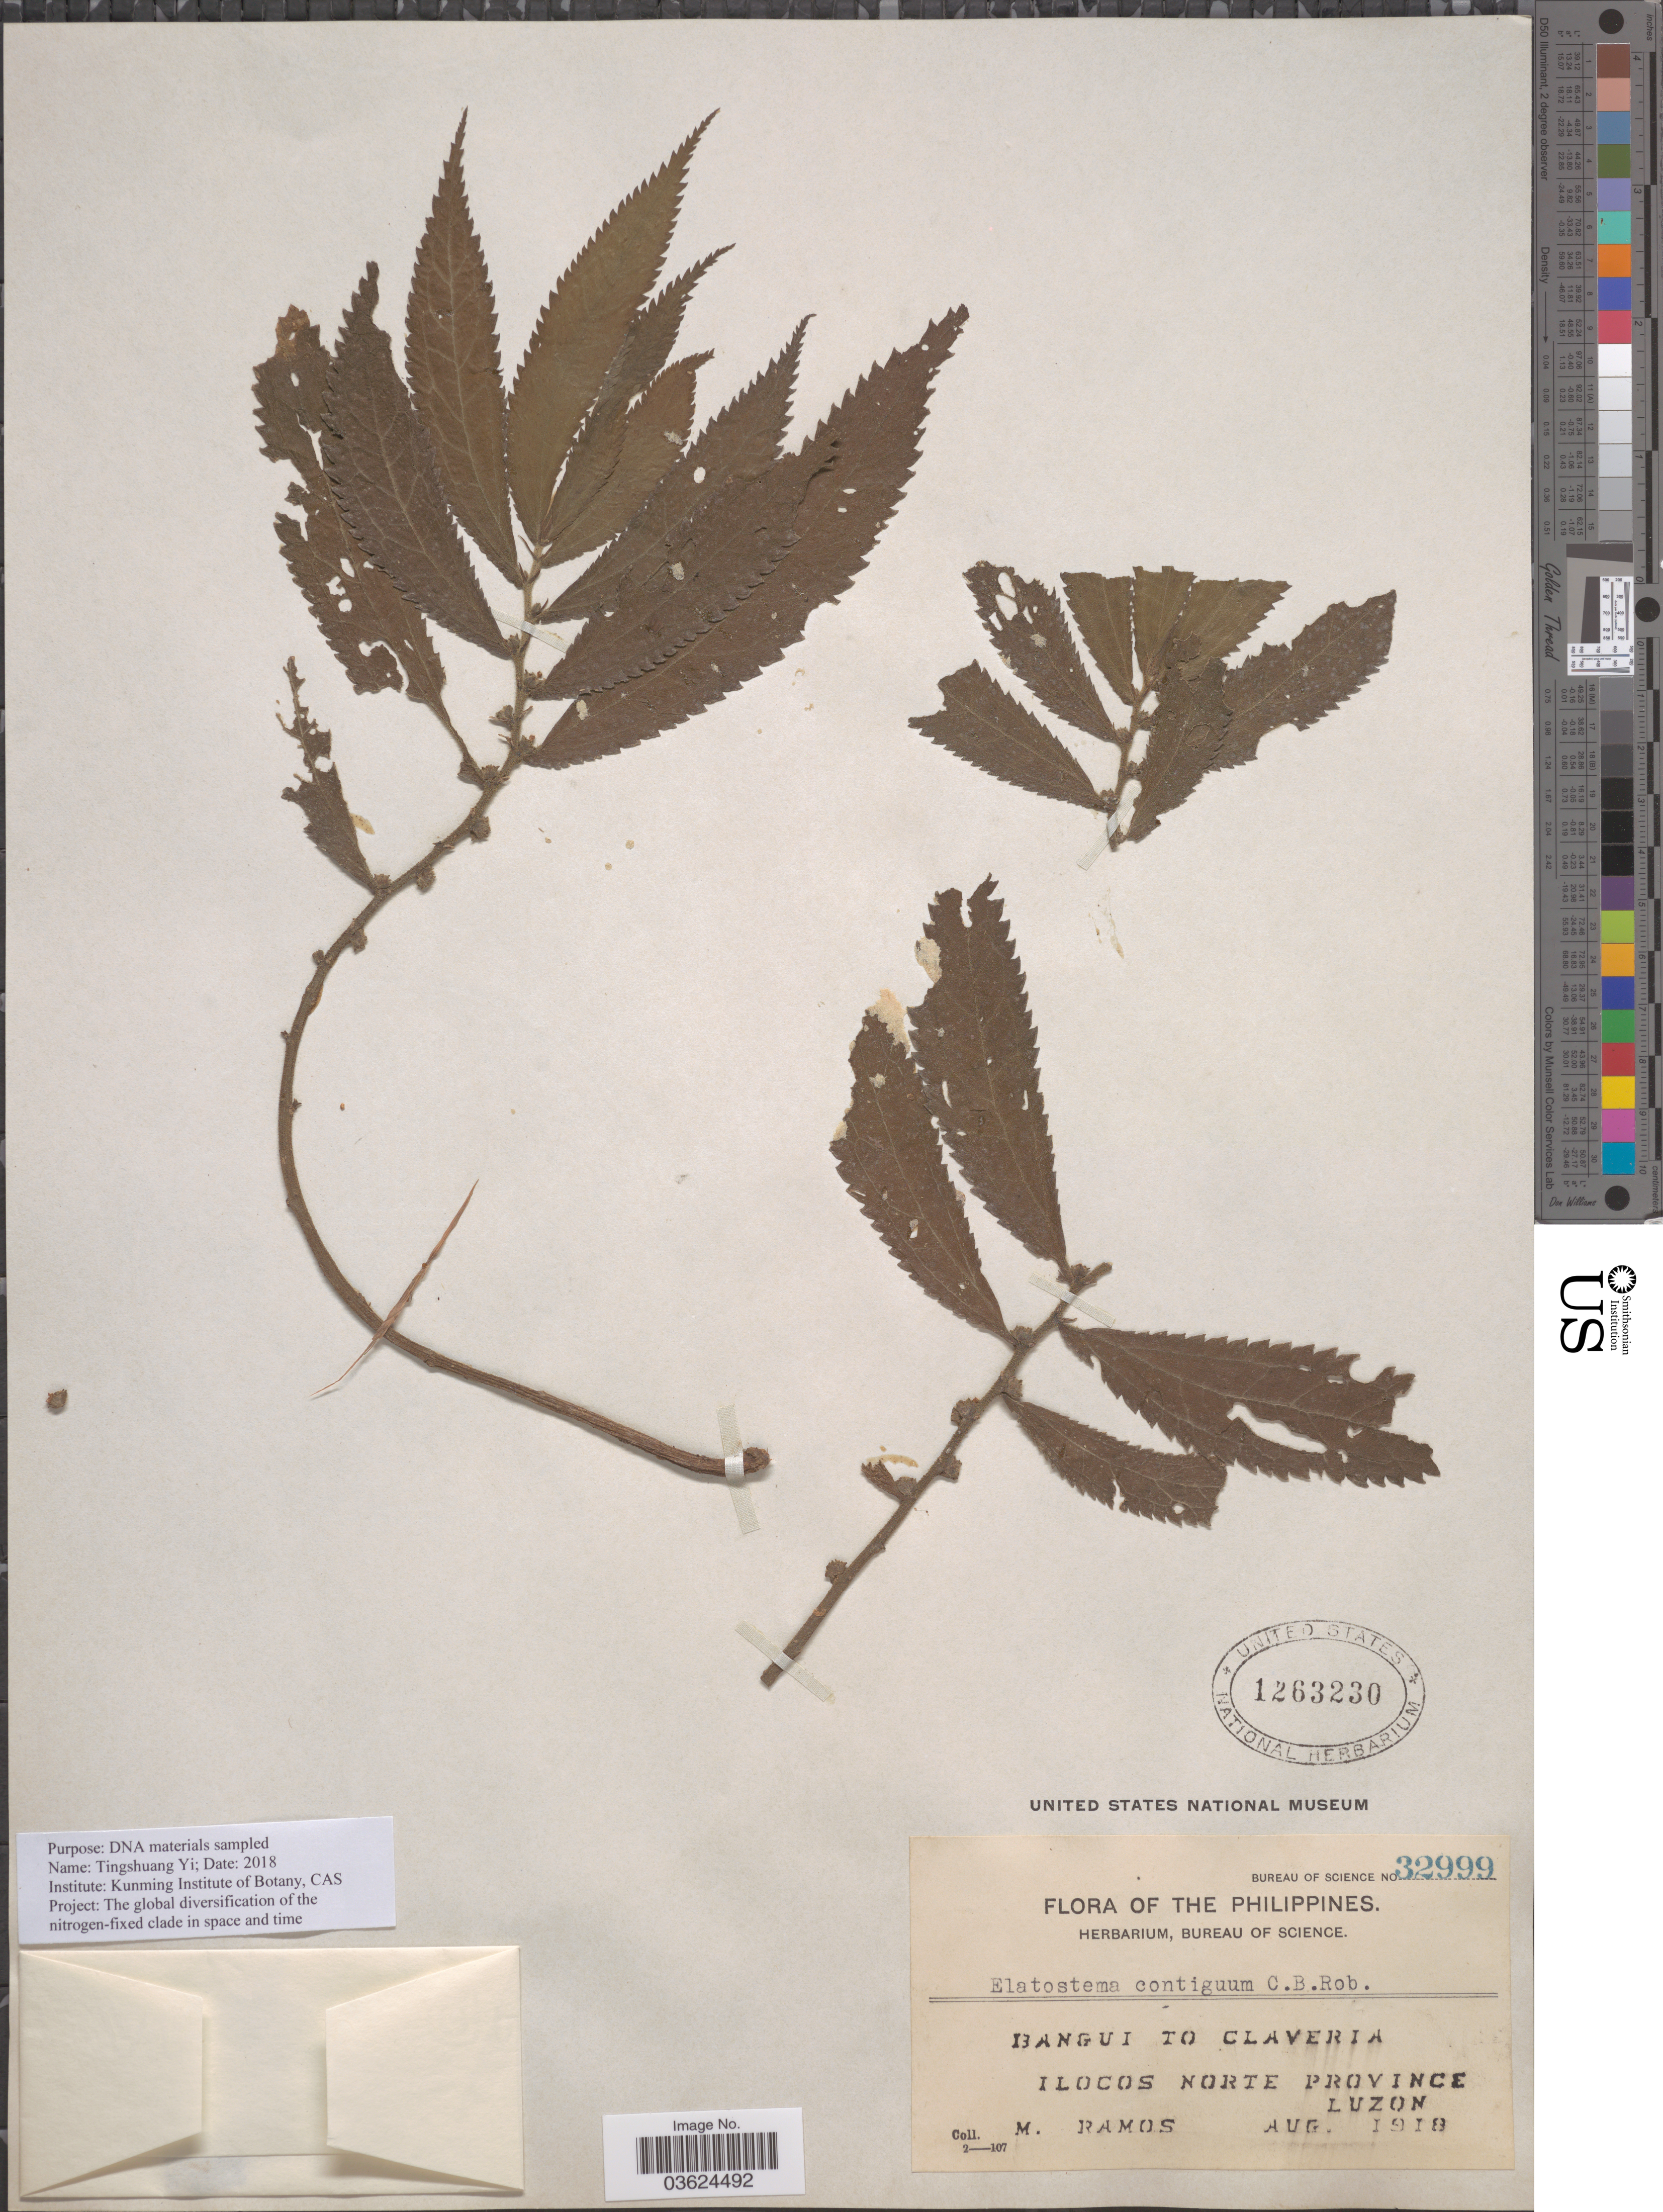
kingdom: Plantae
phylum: Tracheophyta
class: Magnoliopsida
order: Rosales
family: Urticaceae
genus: Elatostema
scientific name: Elatostema contiguum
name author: C.B. Rob.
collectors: M. Ramos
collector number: Bureau of Science 32999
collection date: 1918-11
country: Philippines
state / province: Ilocos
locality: Bangui to Claveria, Ilocos Norte Province, Luzon.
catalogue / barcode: US 1263230